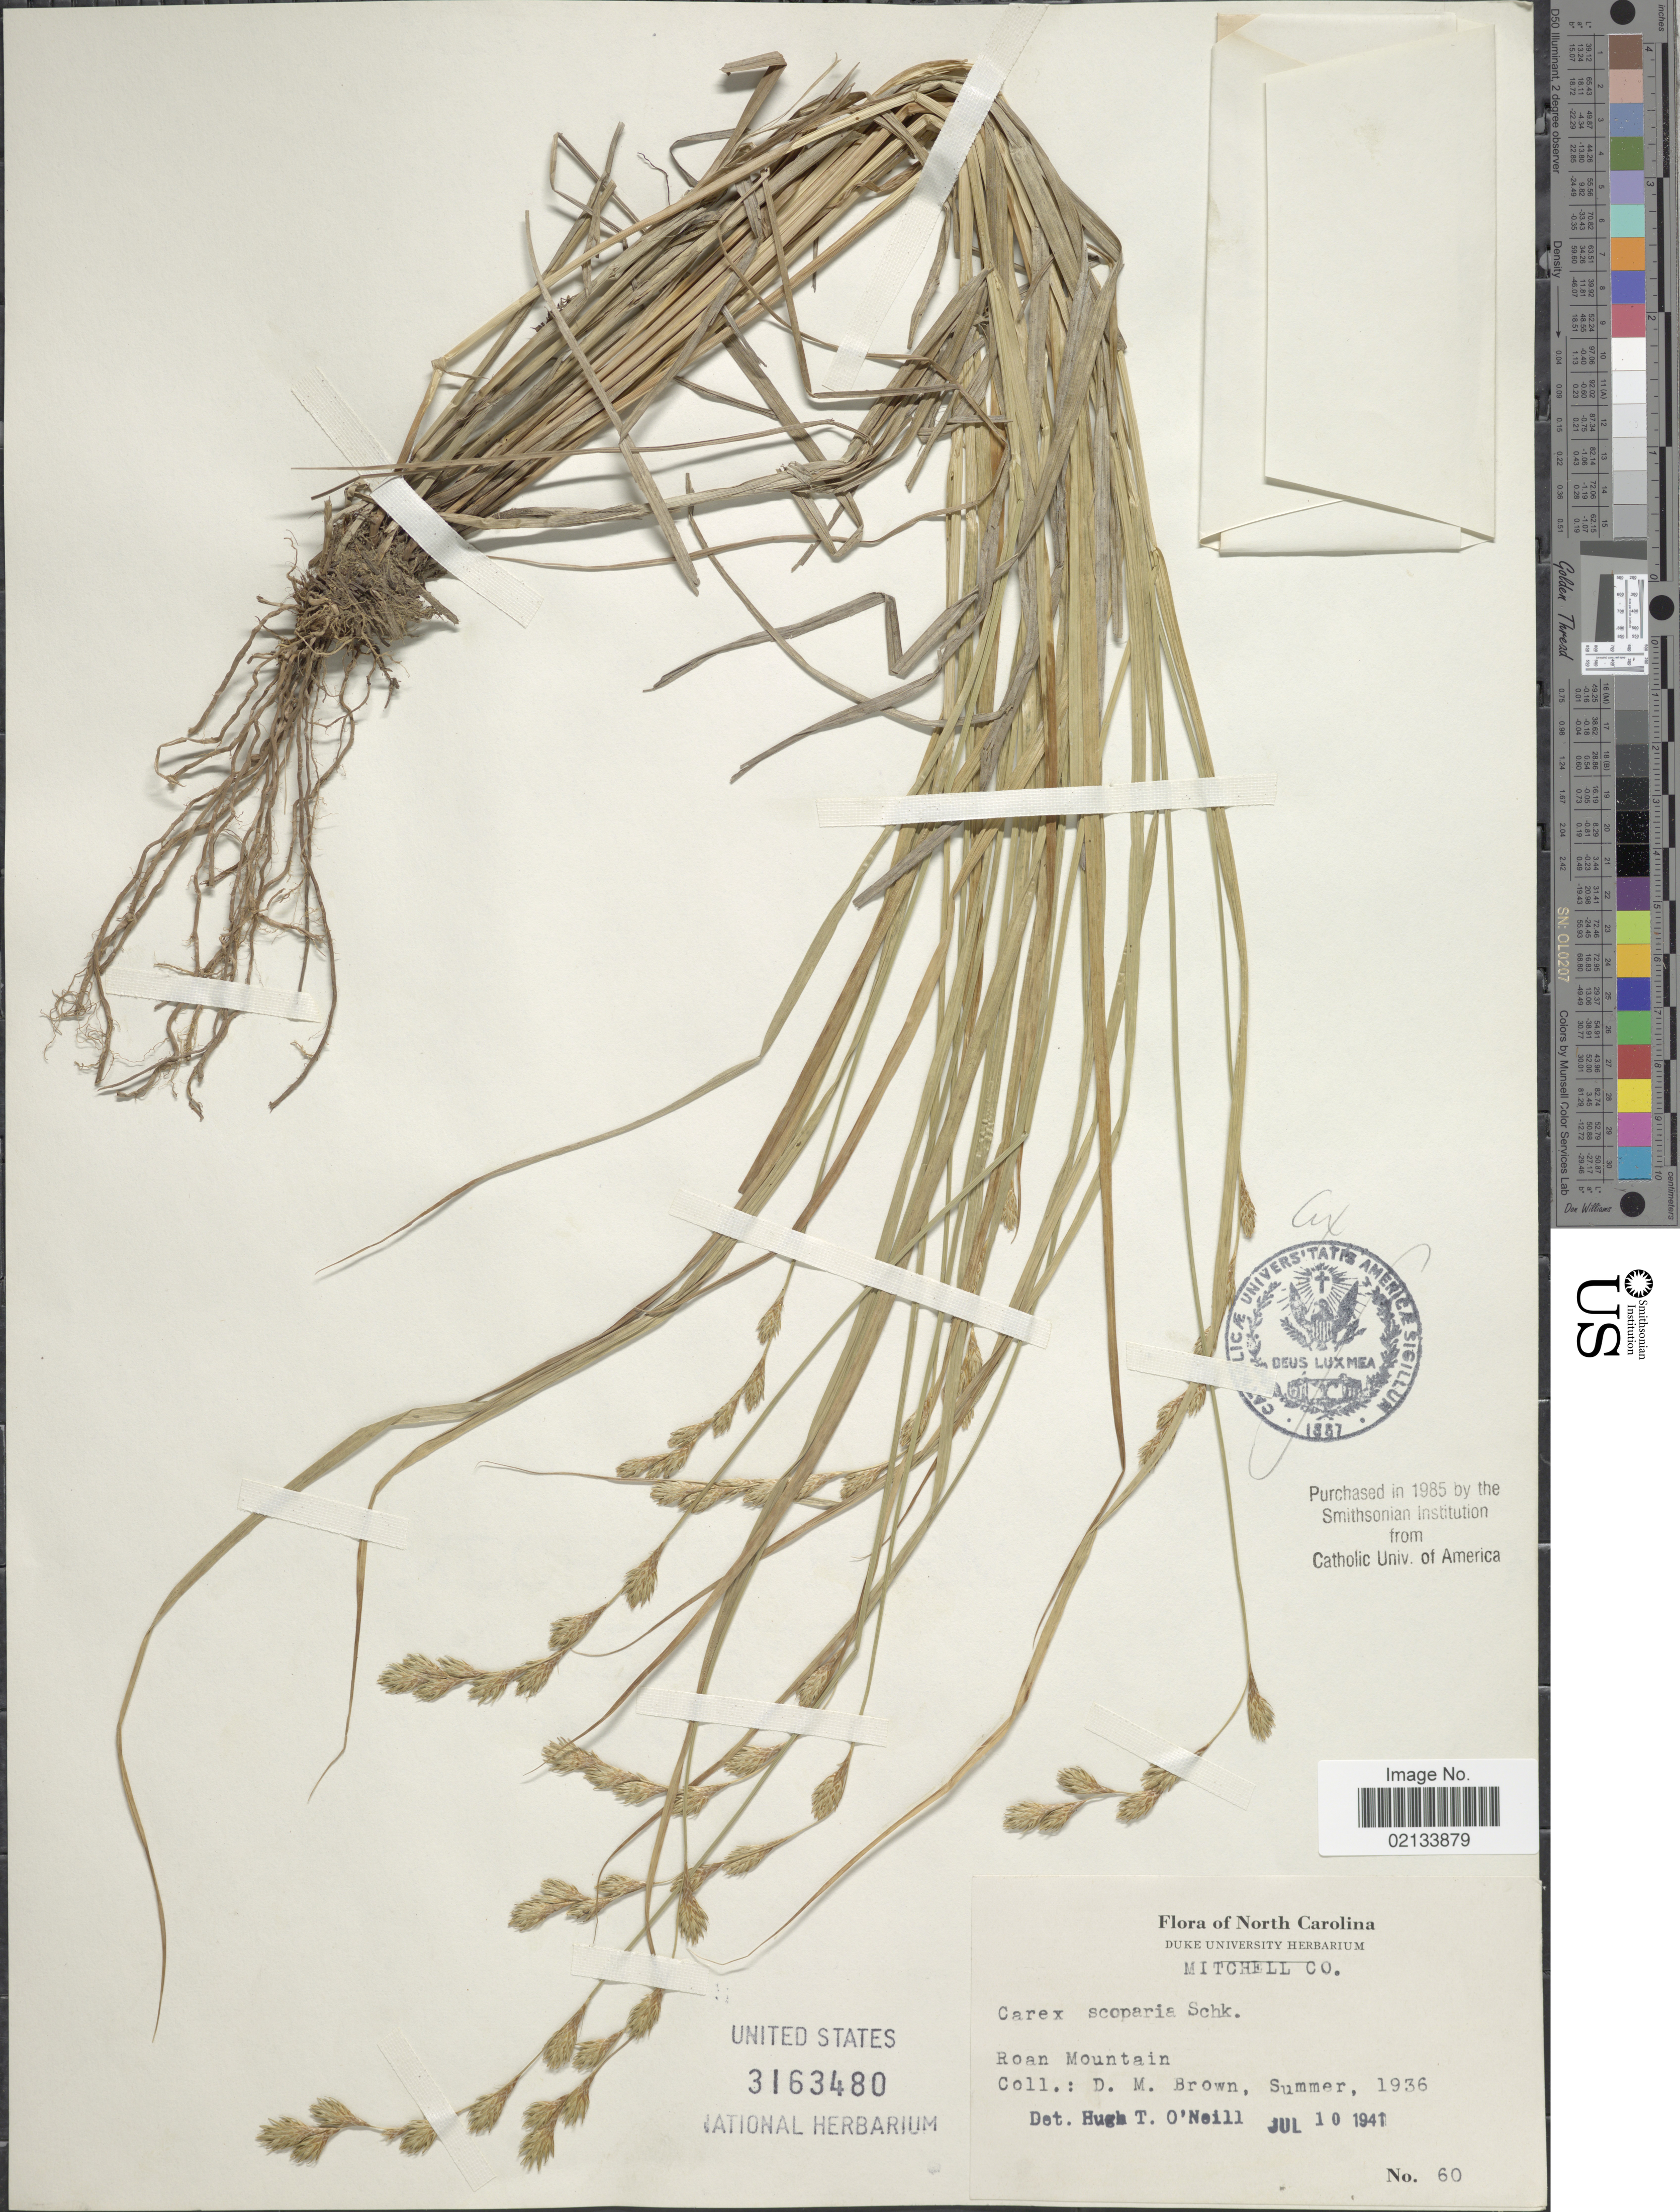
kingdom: Plantae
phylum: Tracheophyta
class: Liliopsida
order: Poales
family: Cyperaceae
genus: Carex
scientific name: Carex scoparia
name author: Schkuhr ex Willd.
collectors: D. M. Brown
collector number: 60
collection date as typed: Summer 1936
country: United States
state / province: North Carolina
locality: Mitchell Co., Roan Mountain.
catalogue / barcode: US 3163480